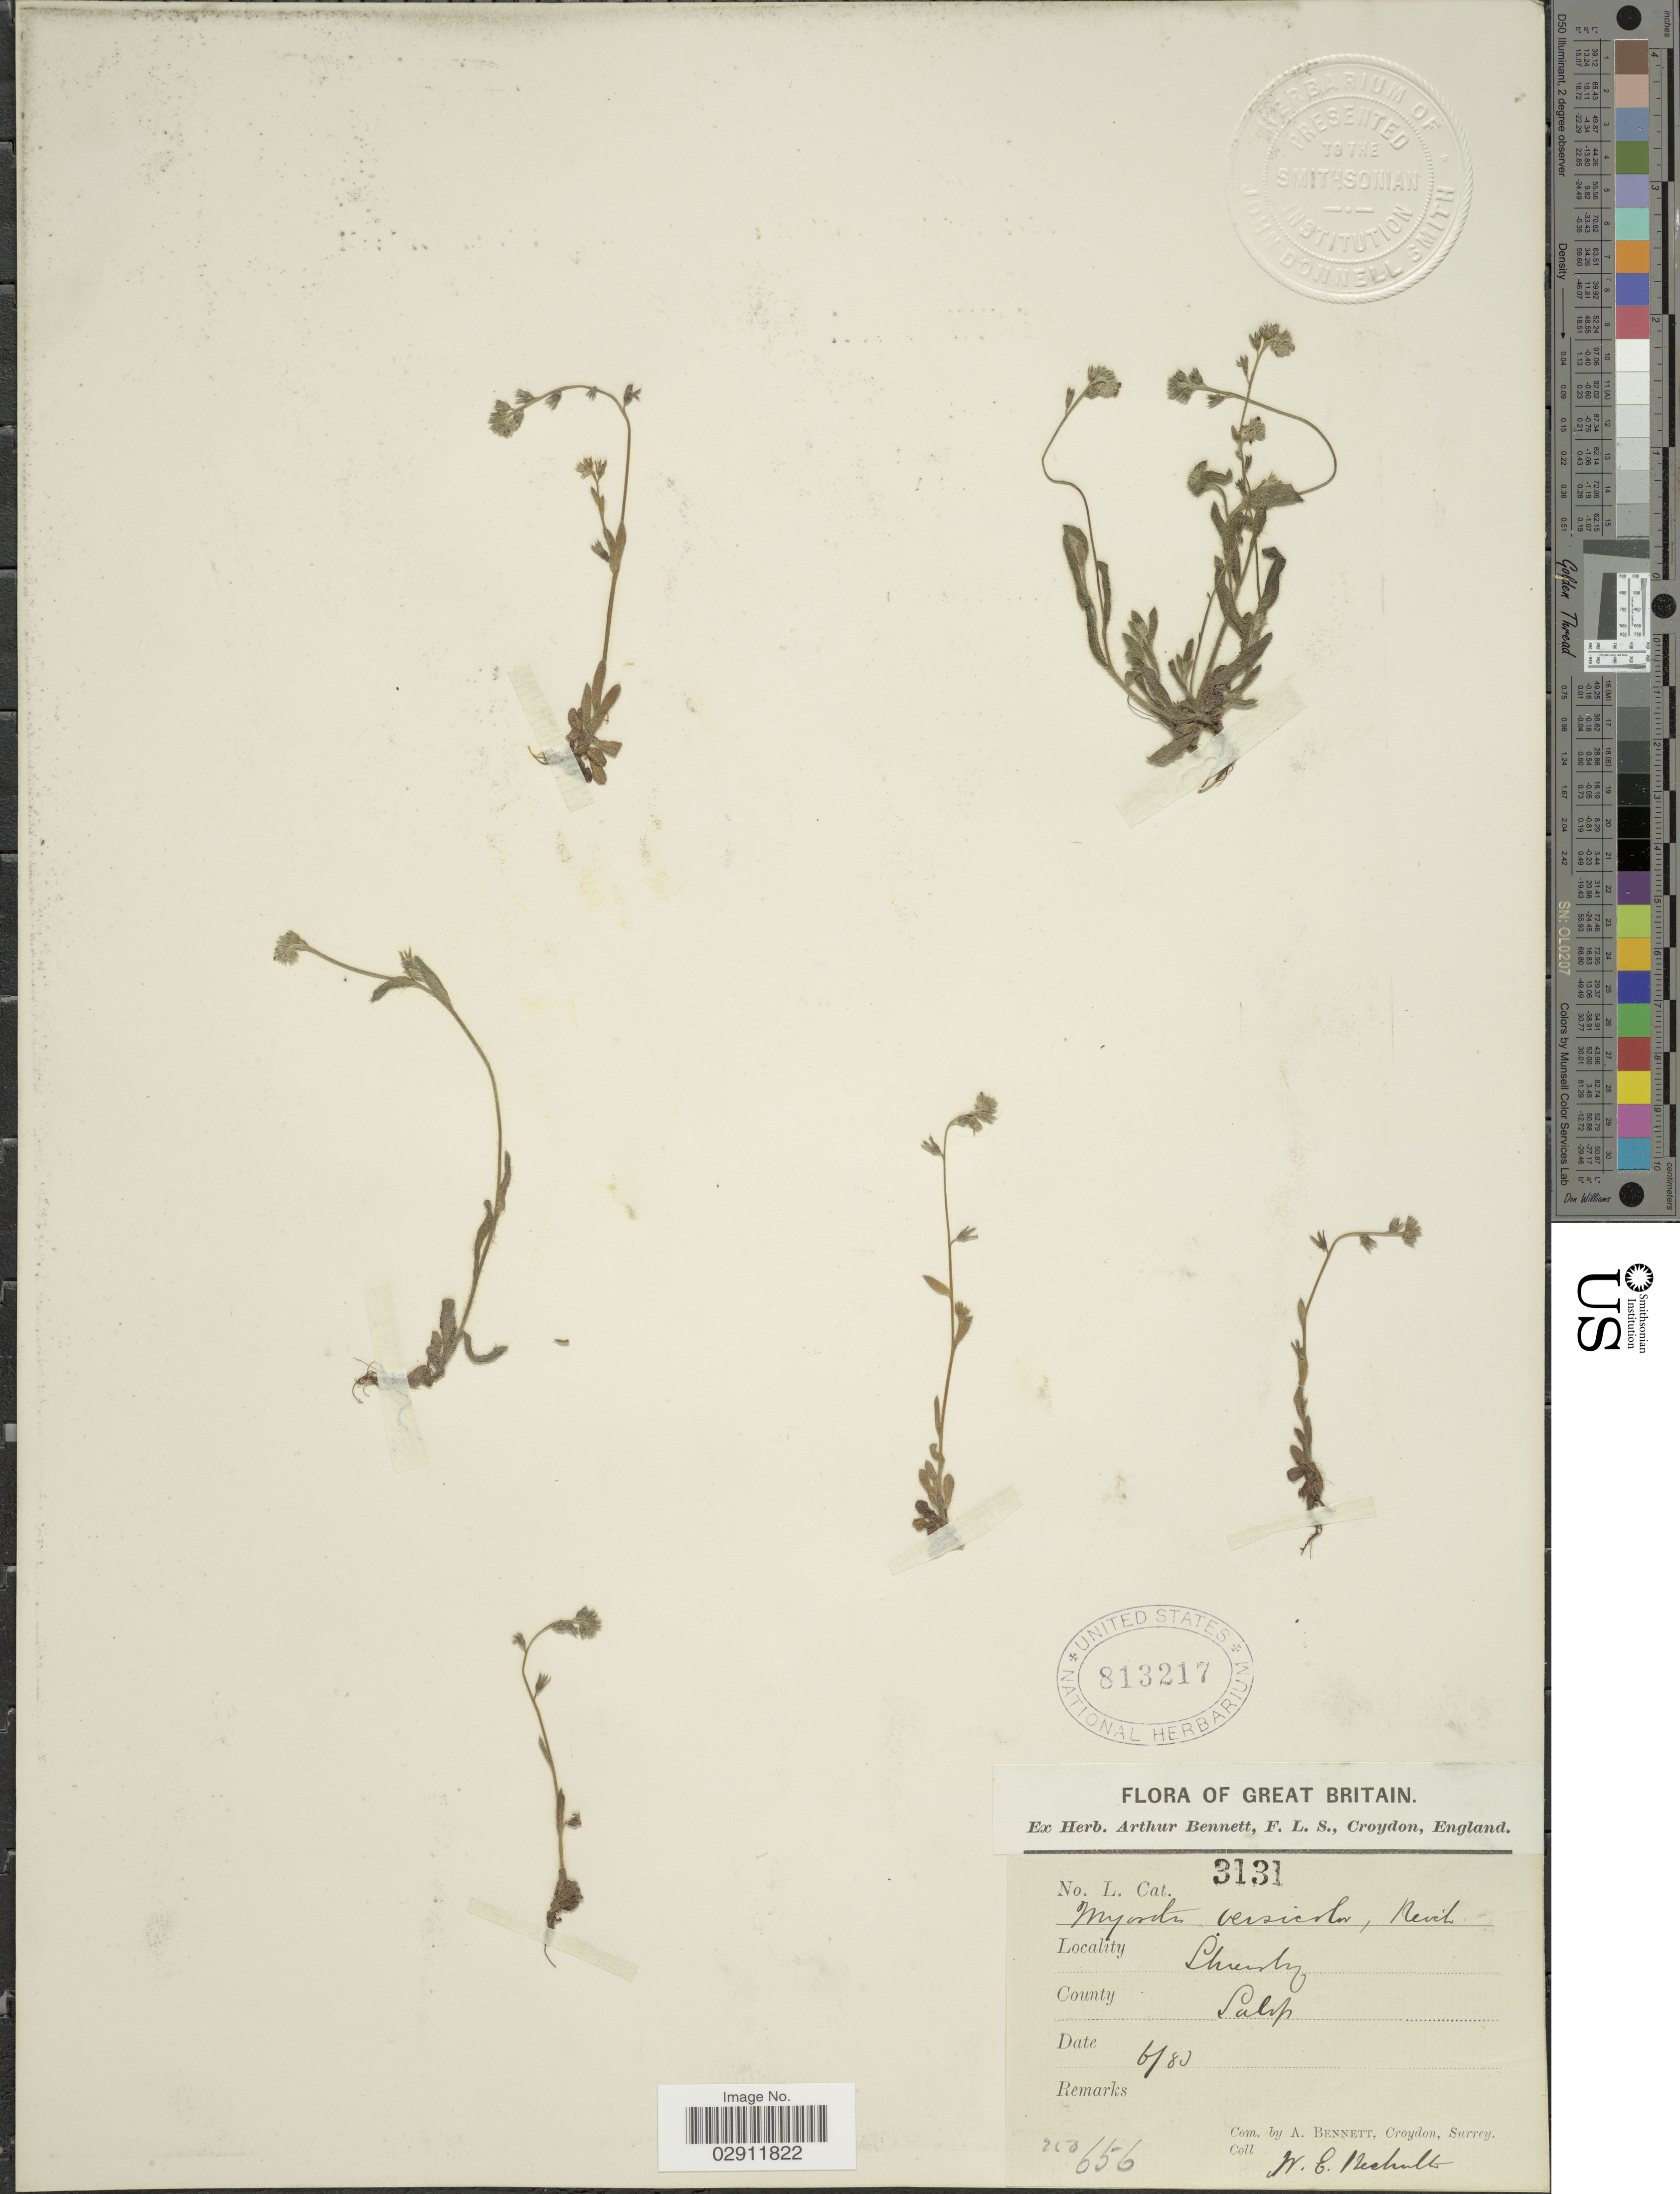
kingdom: Plantae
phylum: Tracheophyta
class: Magnoliopsida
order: Boraginales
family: Boraginaceae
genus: Myosotis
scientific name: Myosotis versicolor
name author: Sm.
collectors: W. Bechult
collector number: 3131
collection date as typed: Transcribed d/m/y: /6/83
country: United Kingdom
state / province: England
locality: Great Britain. Shrewsby, County Salop.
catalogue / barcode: US 813217